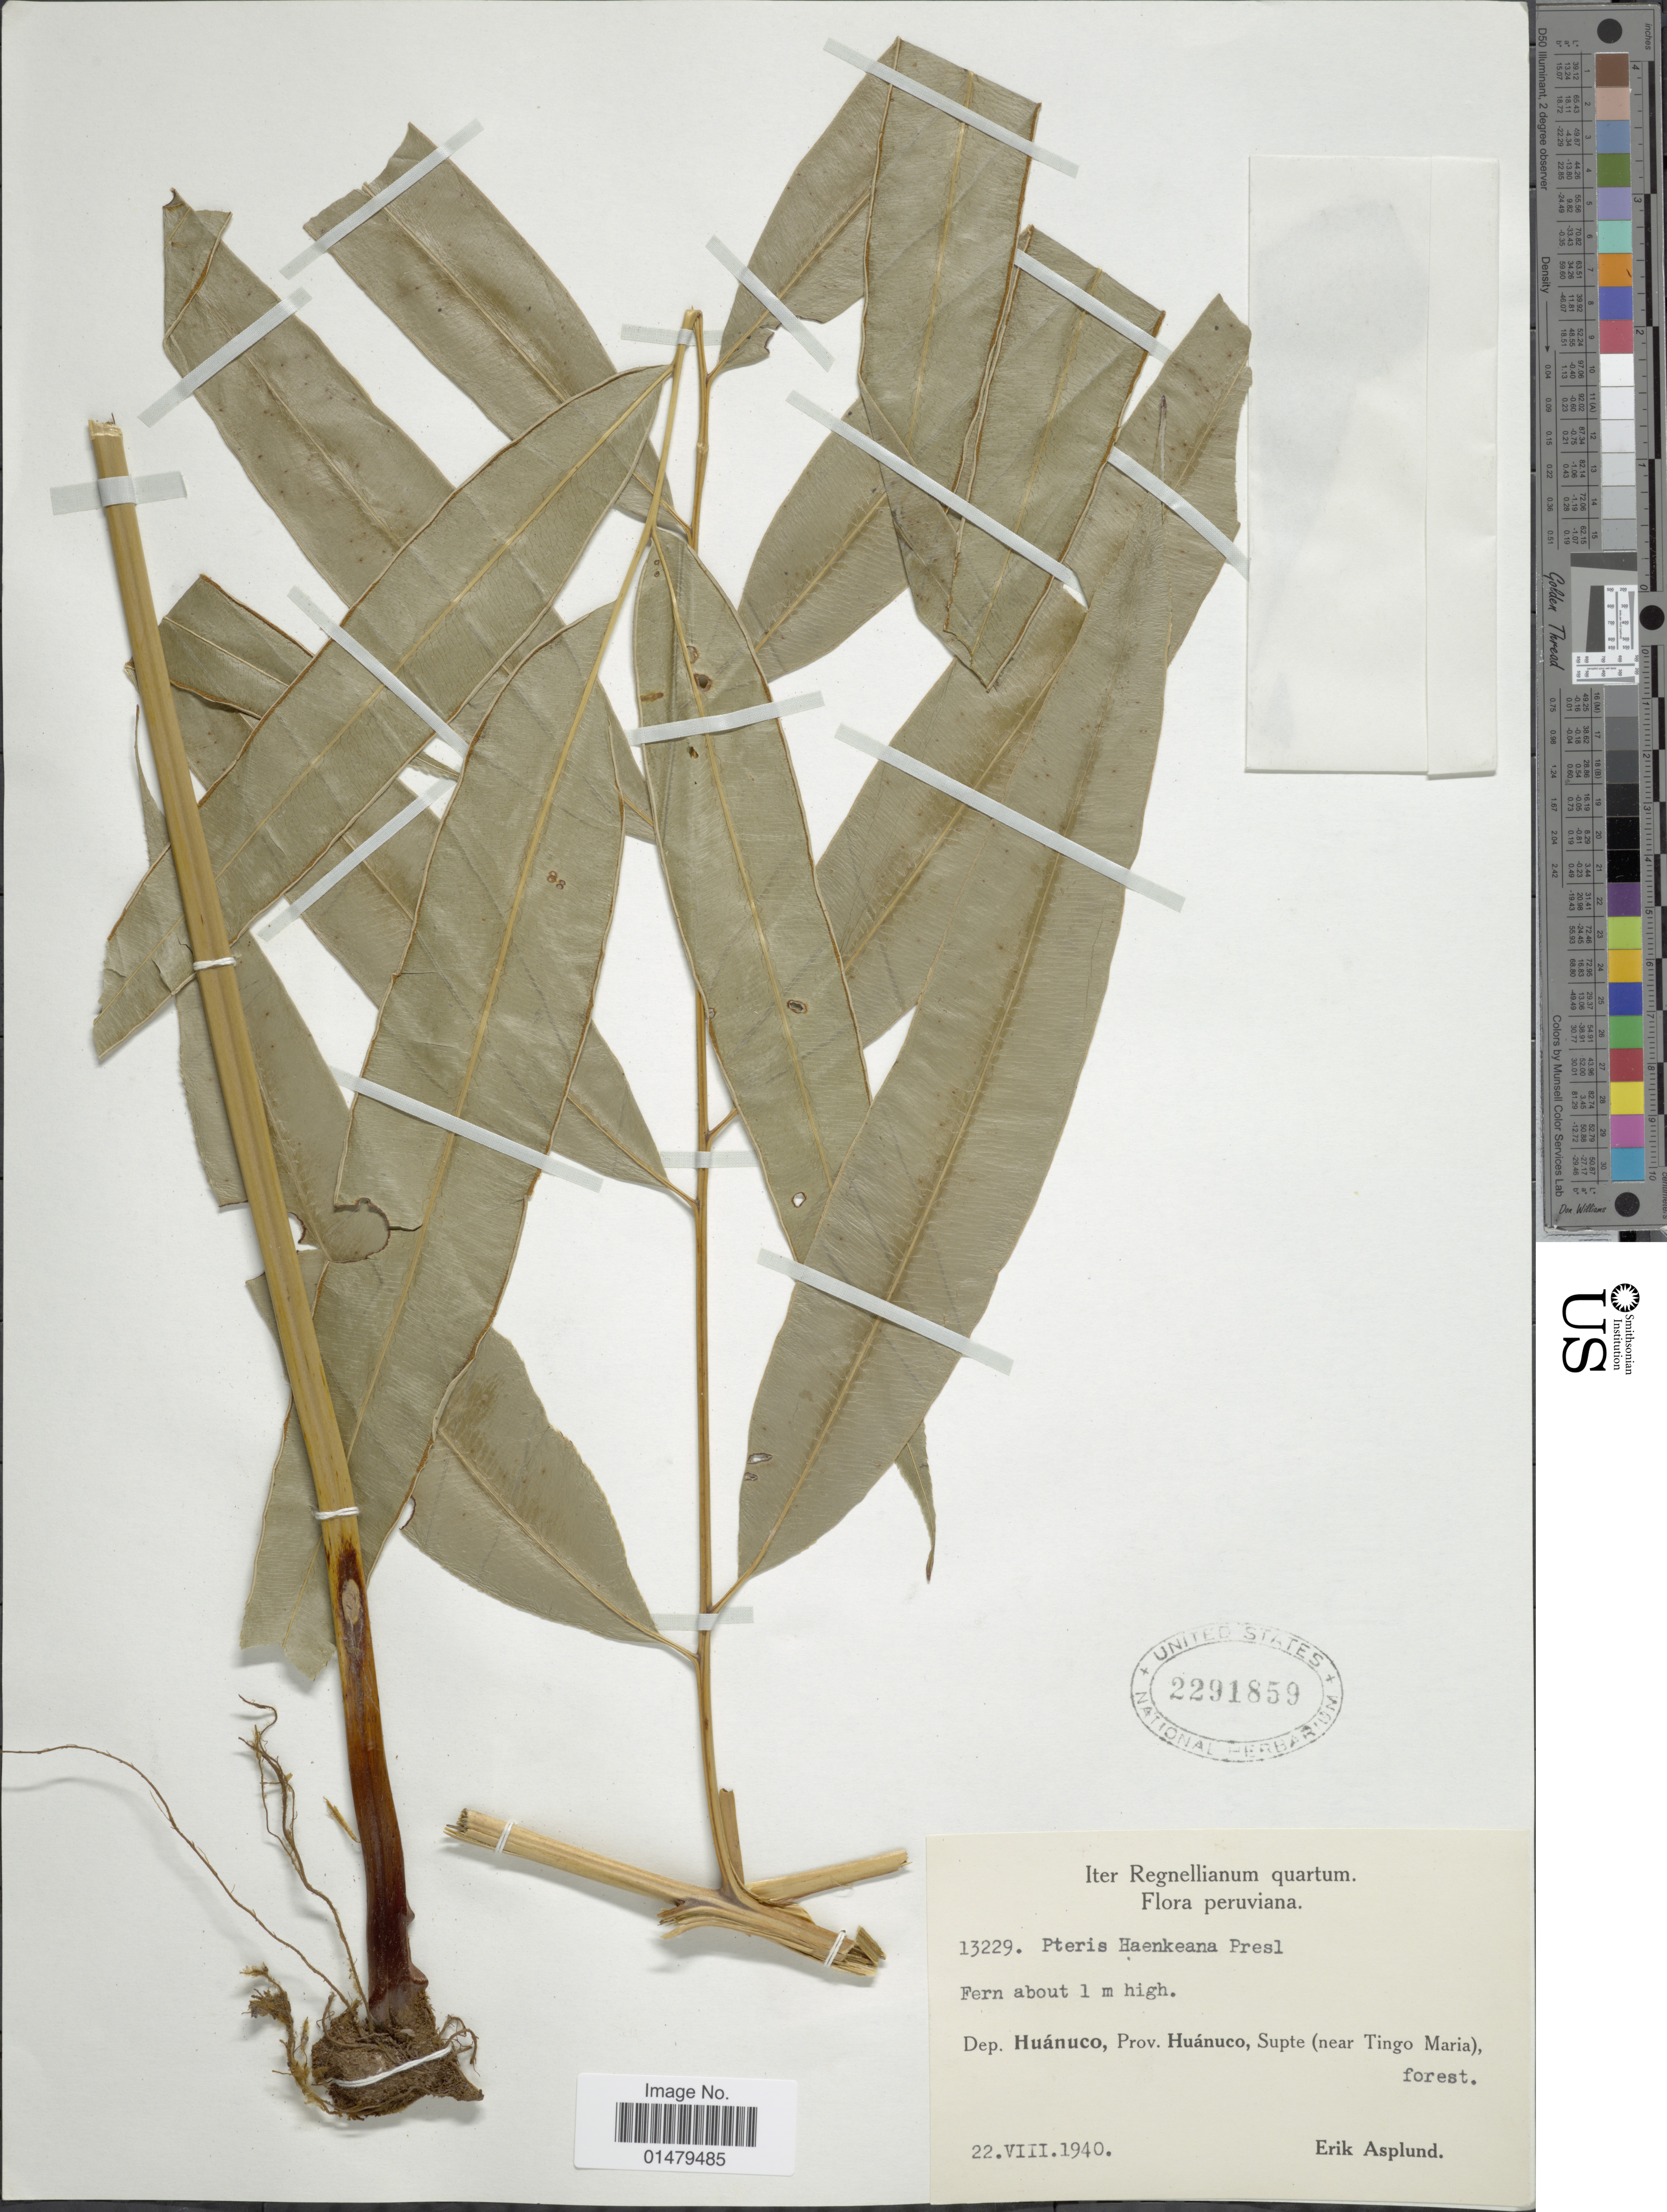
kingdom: Plantae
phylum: Tracheophyta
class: Polypodiopsida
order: Polypodiales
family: Pteridaceae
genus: Pteris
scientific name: Pteris haenkeana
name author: C. Presl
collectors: E. Asplund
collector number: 13229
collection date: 1940-08-22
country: Peru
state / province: Huánuco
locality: Dep. Huanuco, Prov. Huanuco, Supte (near Tingo Maria).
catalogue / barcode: US 2291859